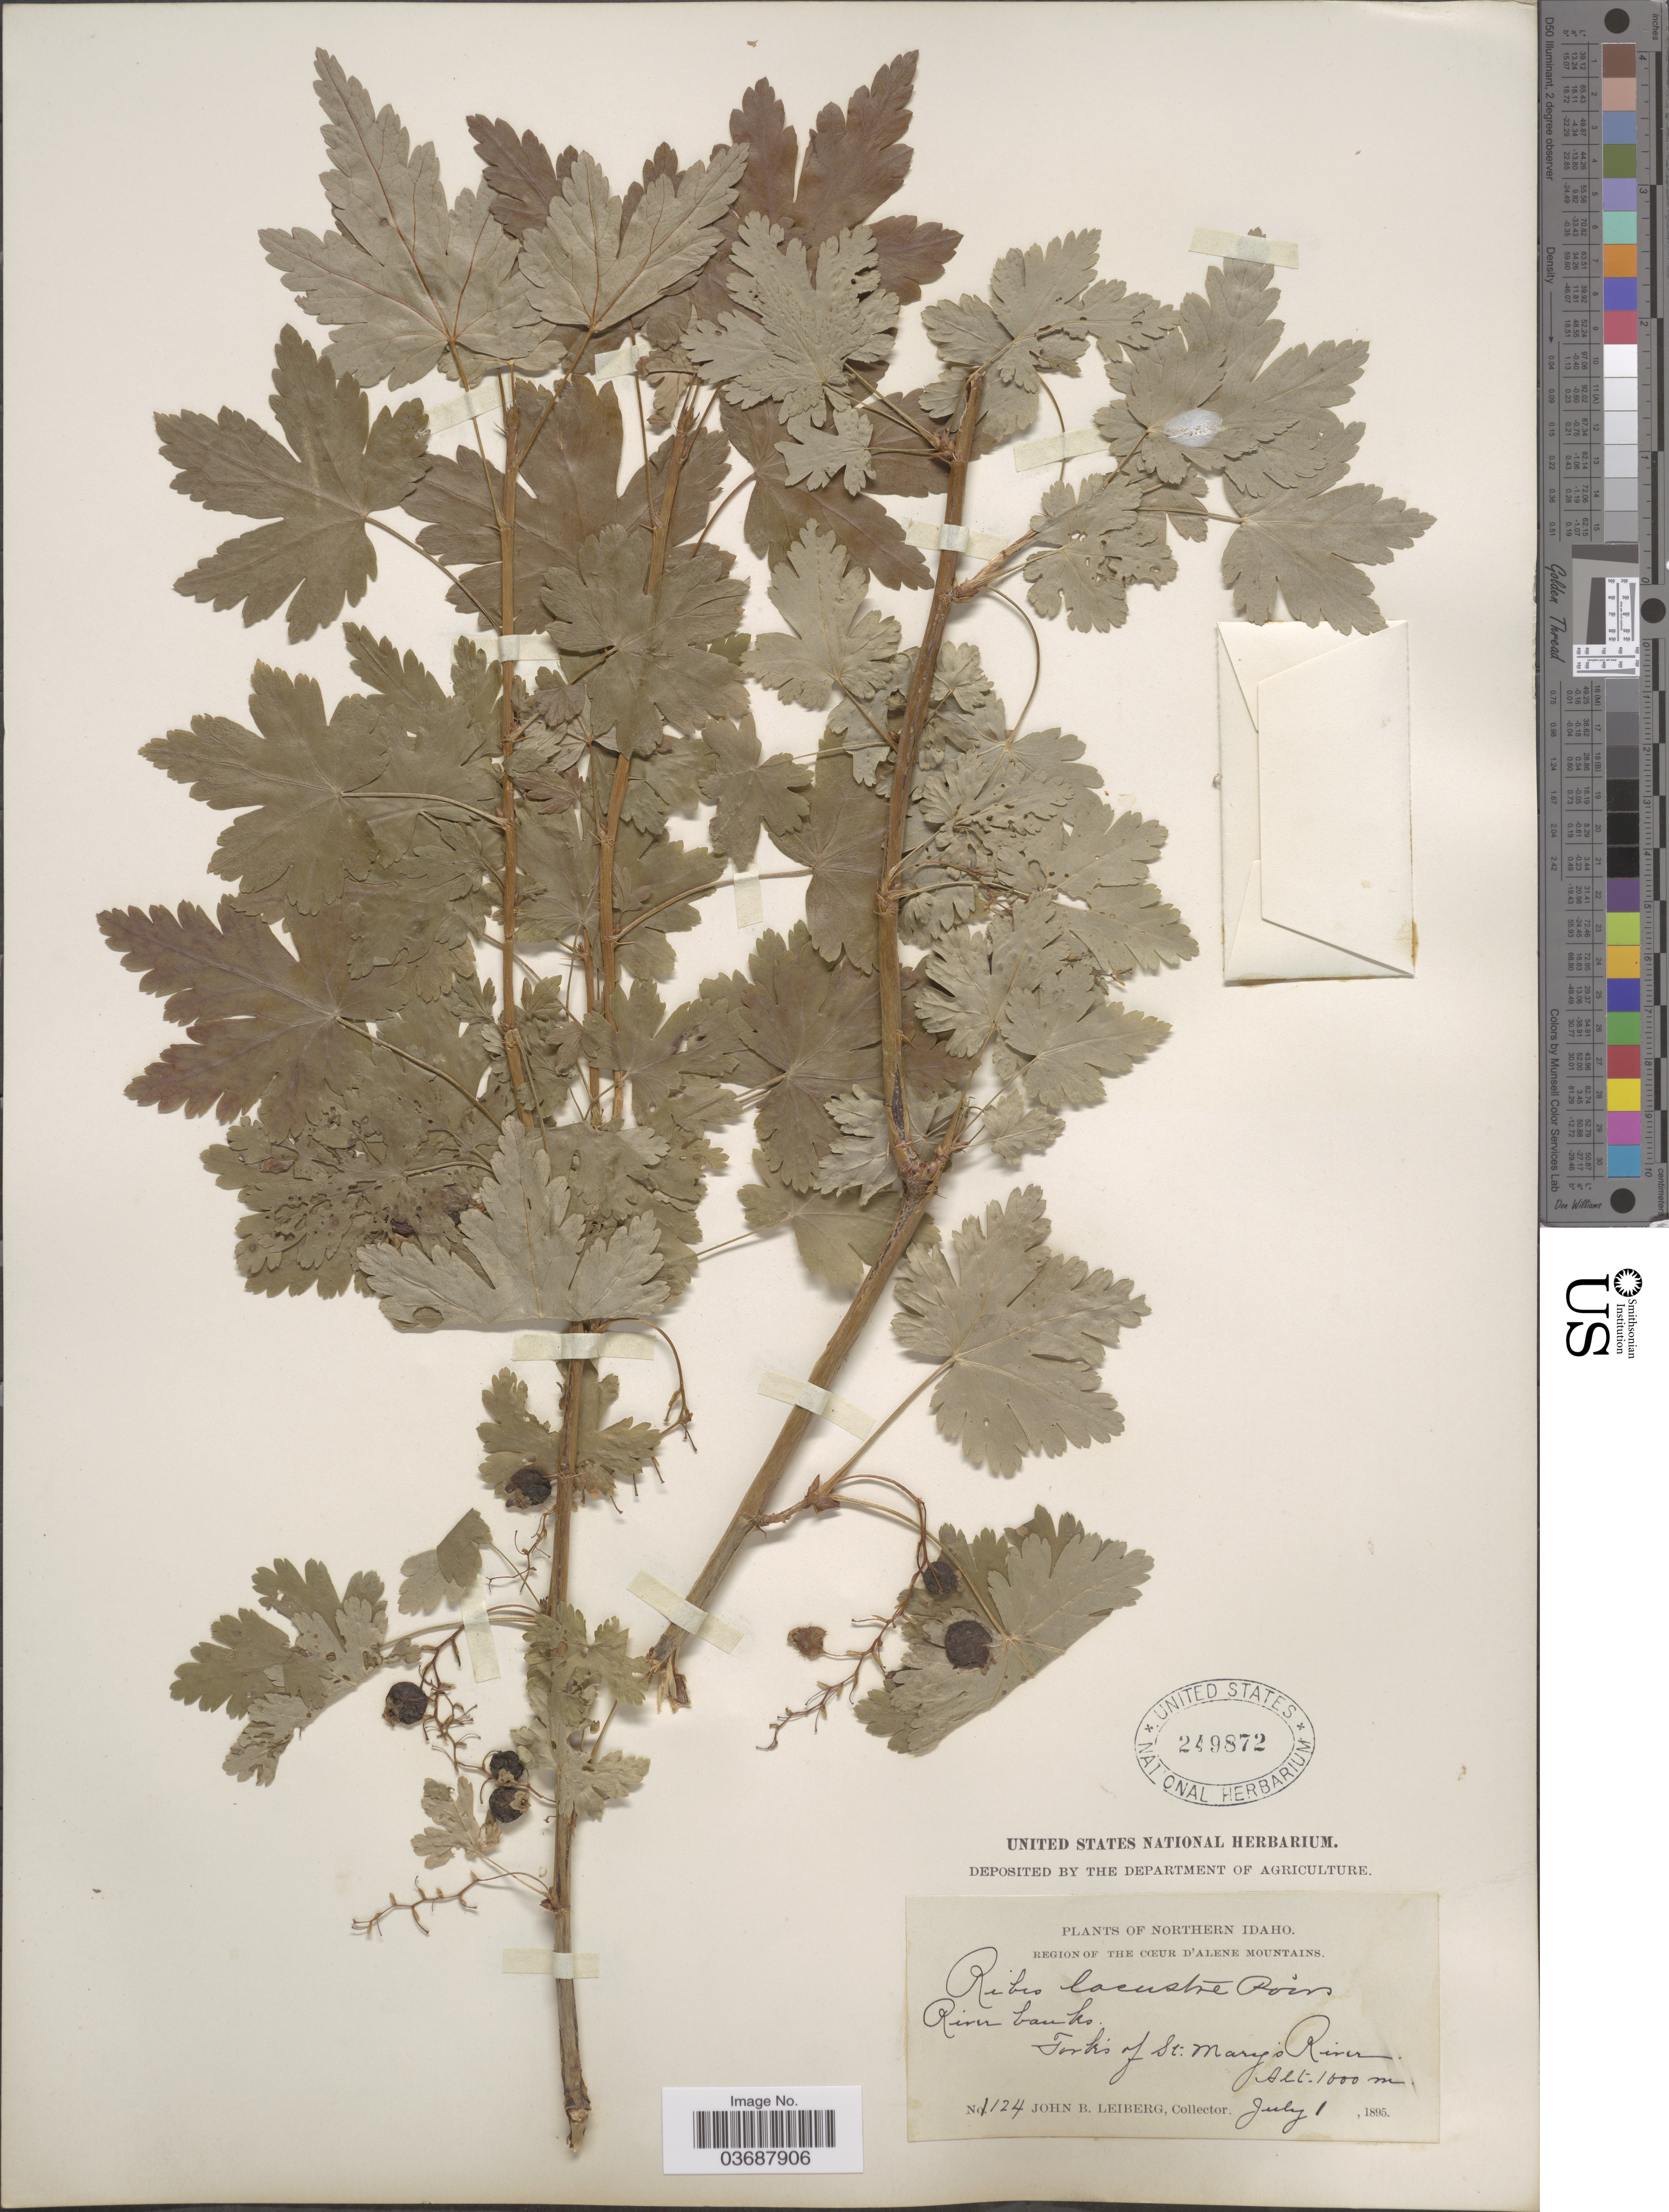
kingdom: Plantae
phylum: Tracheophyta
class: Magnoliopsida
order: Saxifragales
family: Grossulariaceae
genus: Ribes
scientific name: Ribes lacustre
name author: (Pers.) Poir.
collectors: J. B. Leiberg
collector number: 1124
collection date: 1895-07-01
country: United States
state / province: Idaho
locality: Northern Idaho. Region of the Cœur d'Alene Mountains. River Banks. Forks of St. Mary's River.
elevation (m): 1000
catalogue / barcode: US 249872